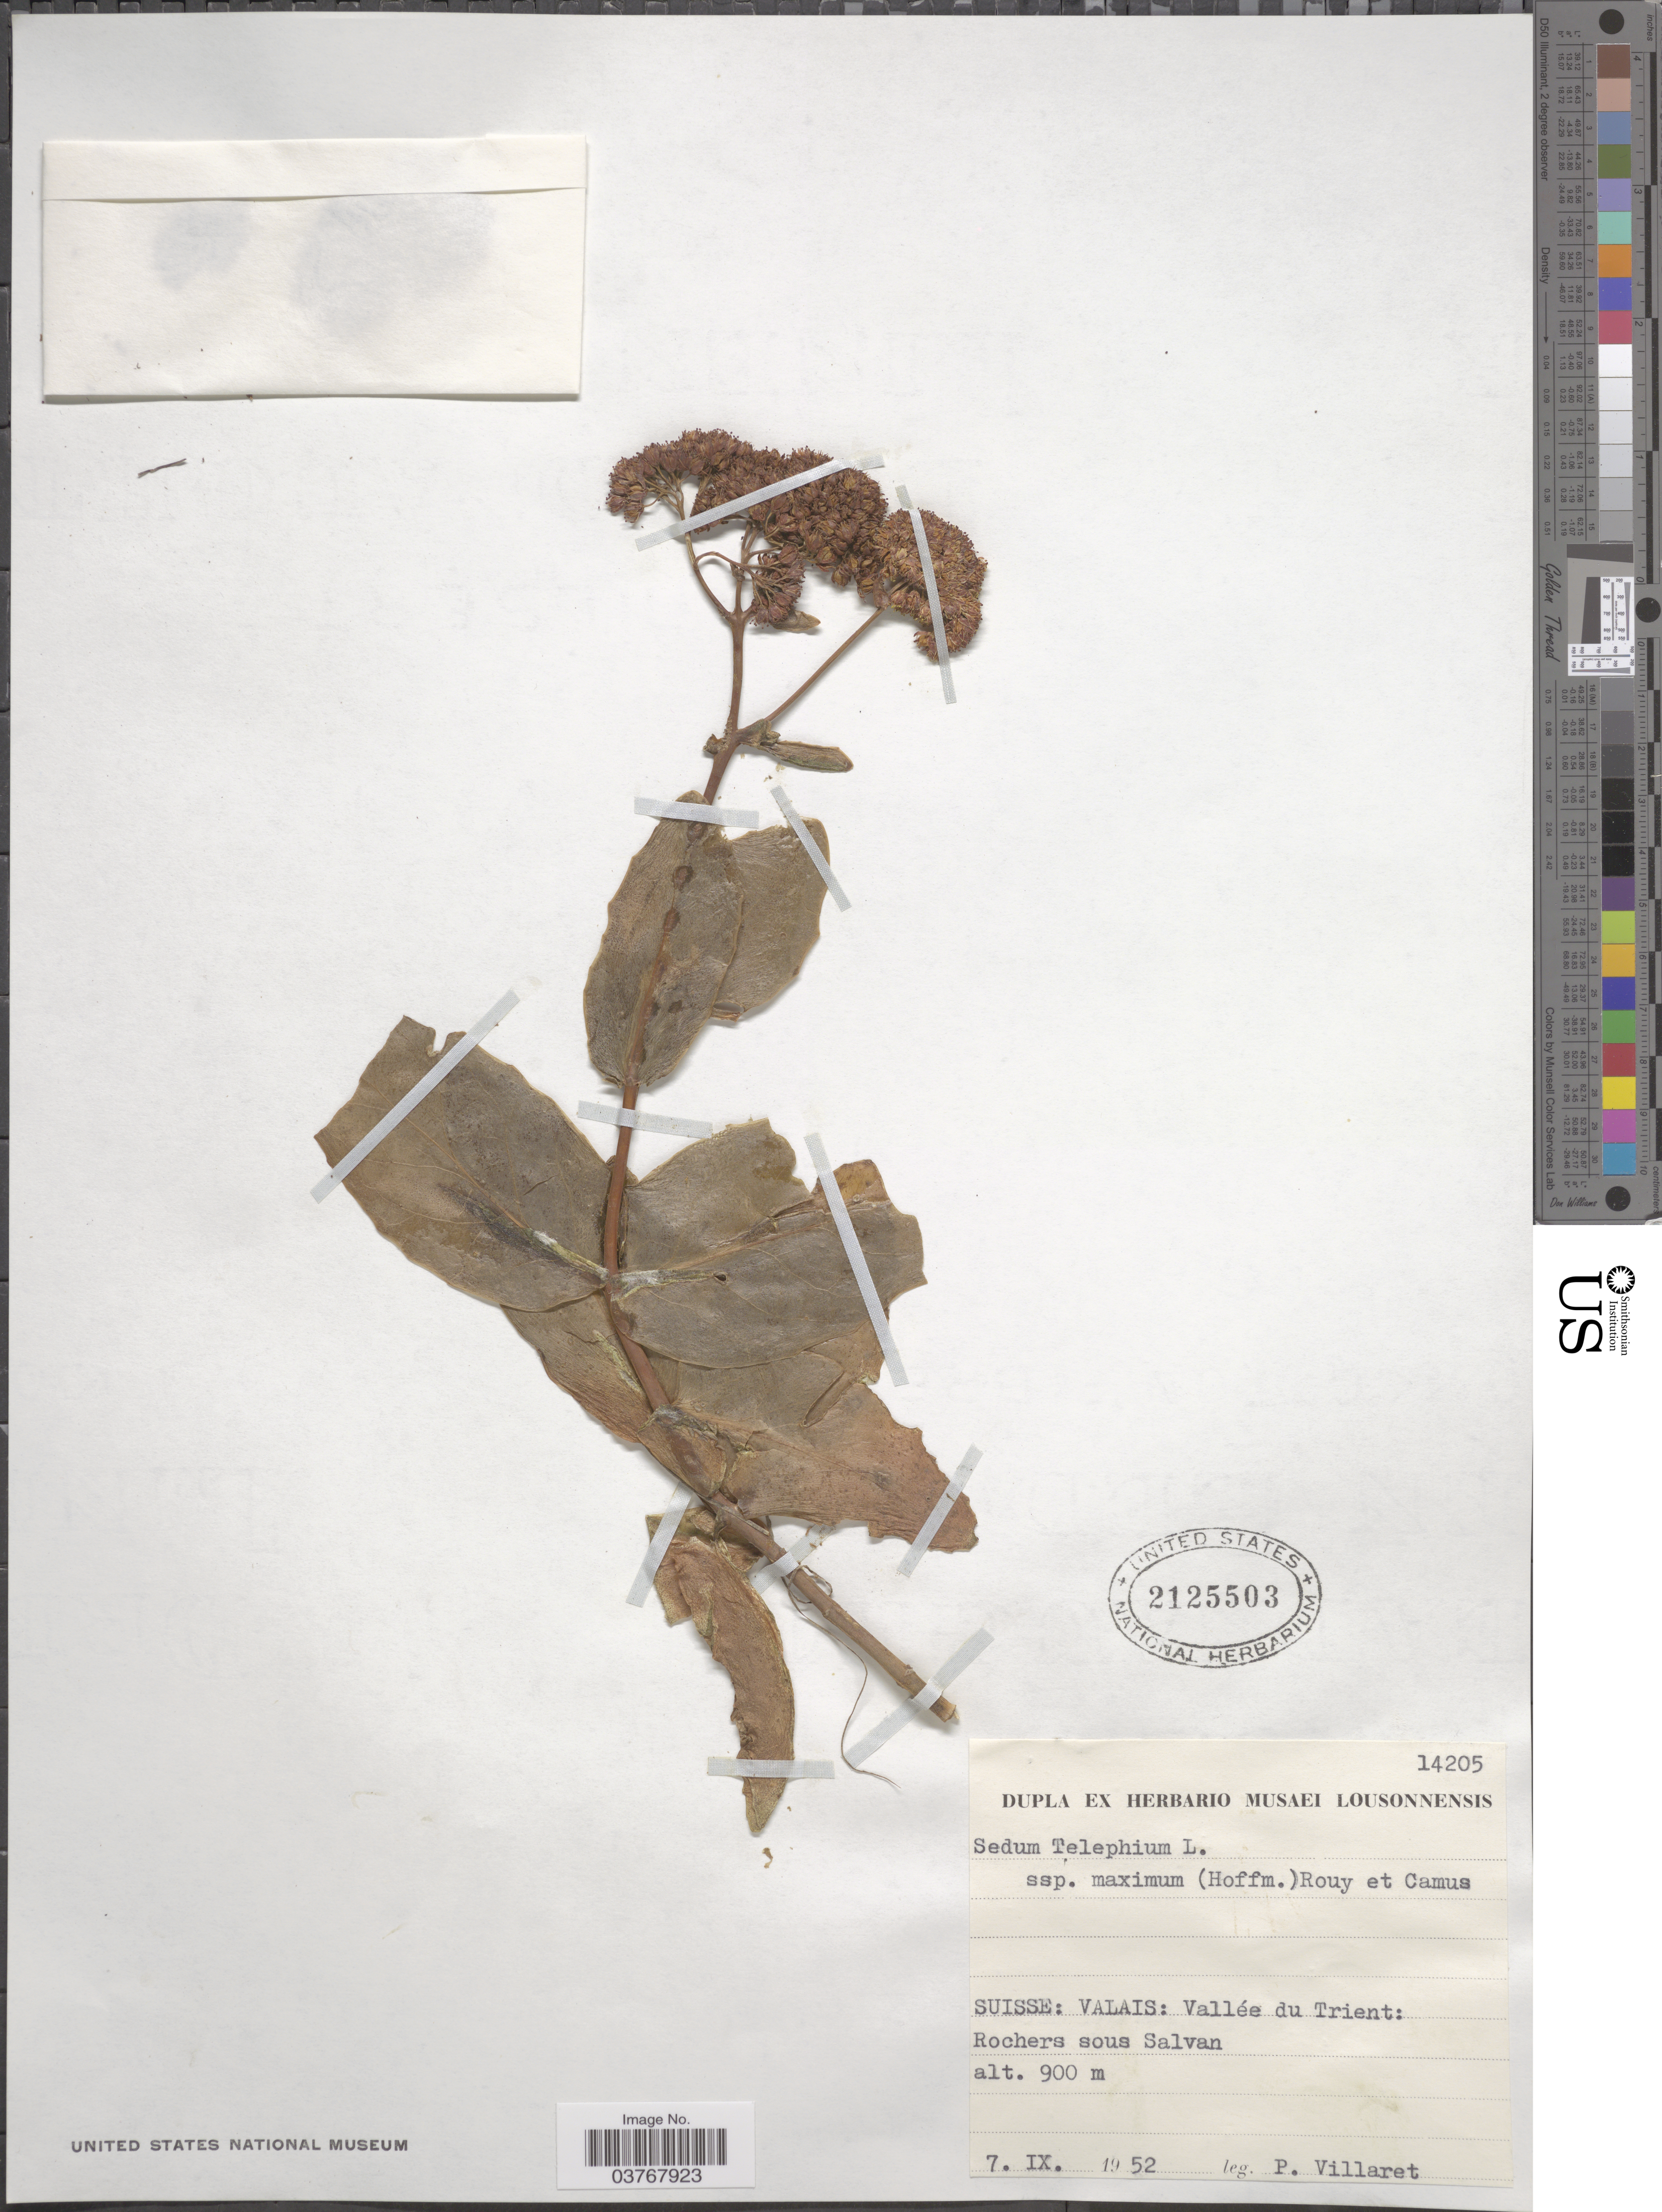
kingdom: Plantae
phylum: Tracheophyta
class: Magnoliopsida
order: Saxifragales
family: Crassulaceae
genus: Hylotelephium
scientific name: Hylotelephium maximum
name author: (L.) Holub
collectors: P. Villaret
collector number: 14205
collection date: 1952-09-07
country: Switzerland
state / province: Valais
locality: Suisse: Vallée du Trient: Rochers sous Salvan.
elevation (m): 900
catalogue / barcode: US 2125503